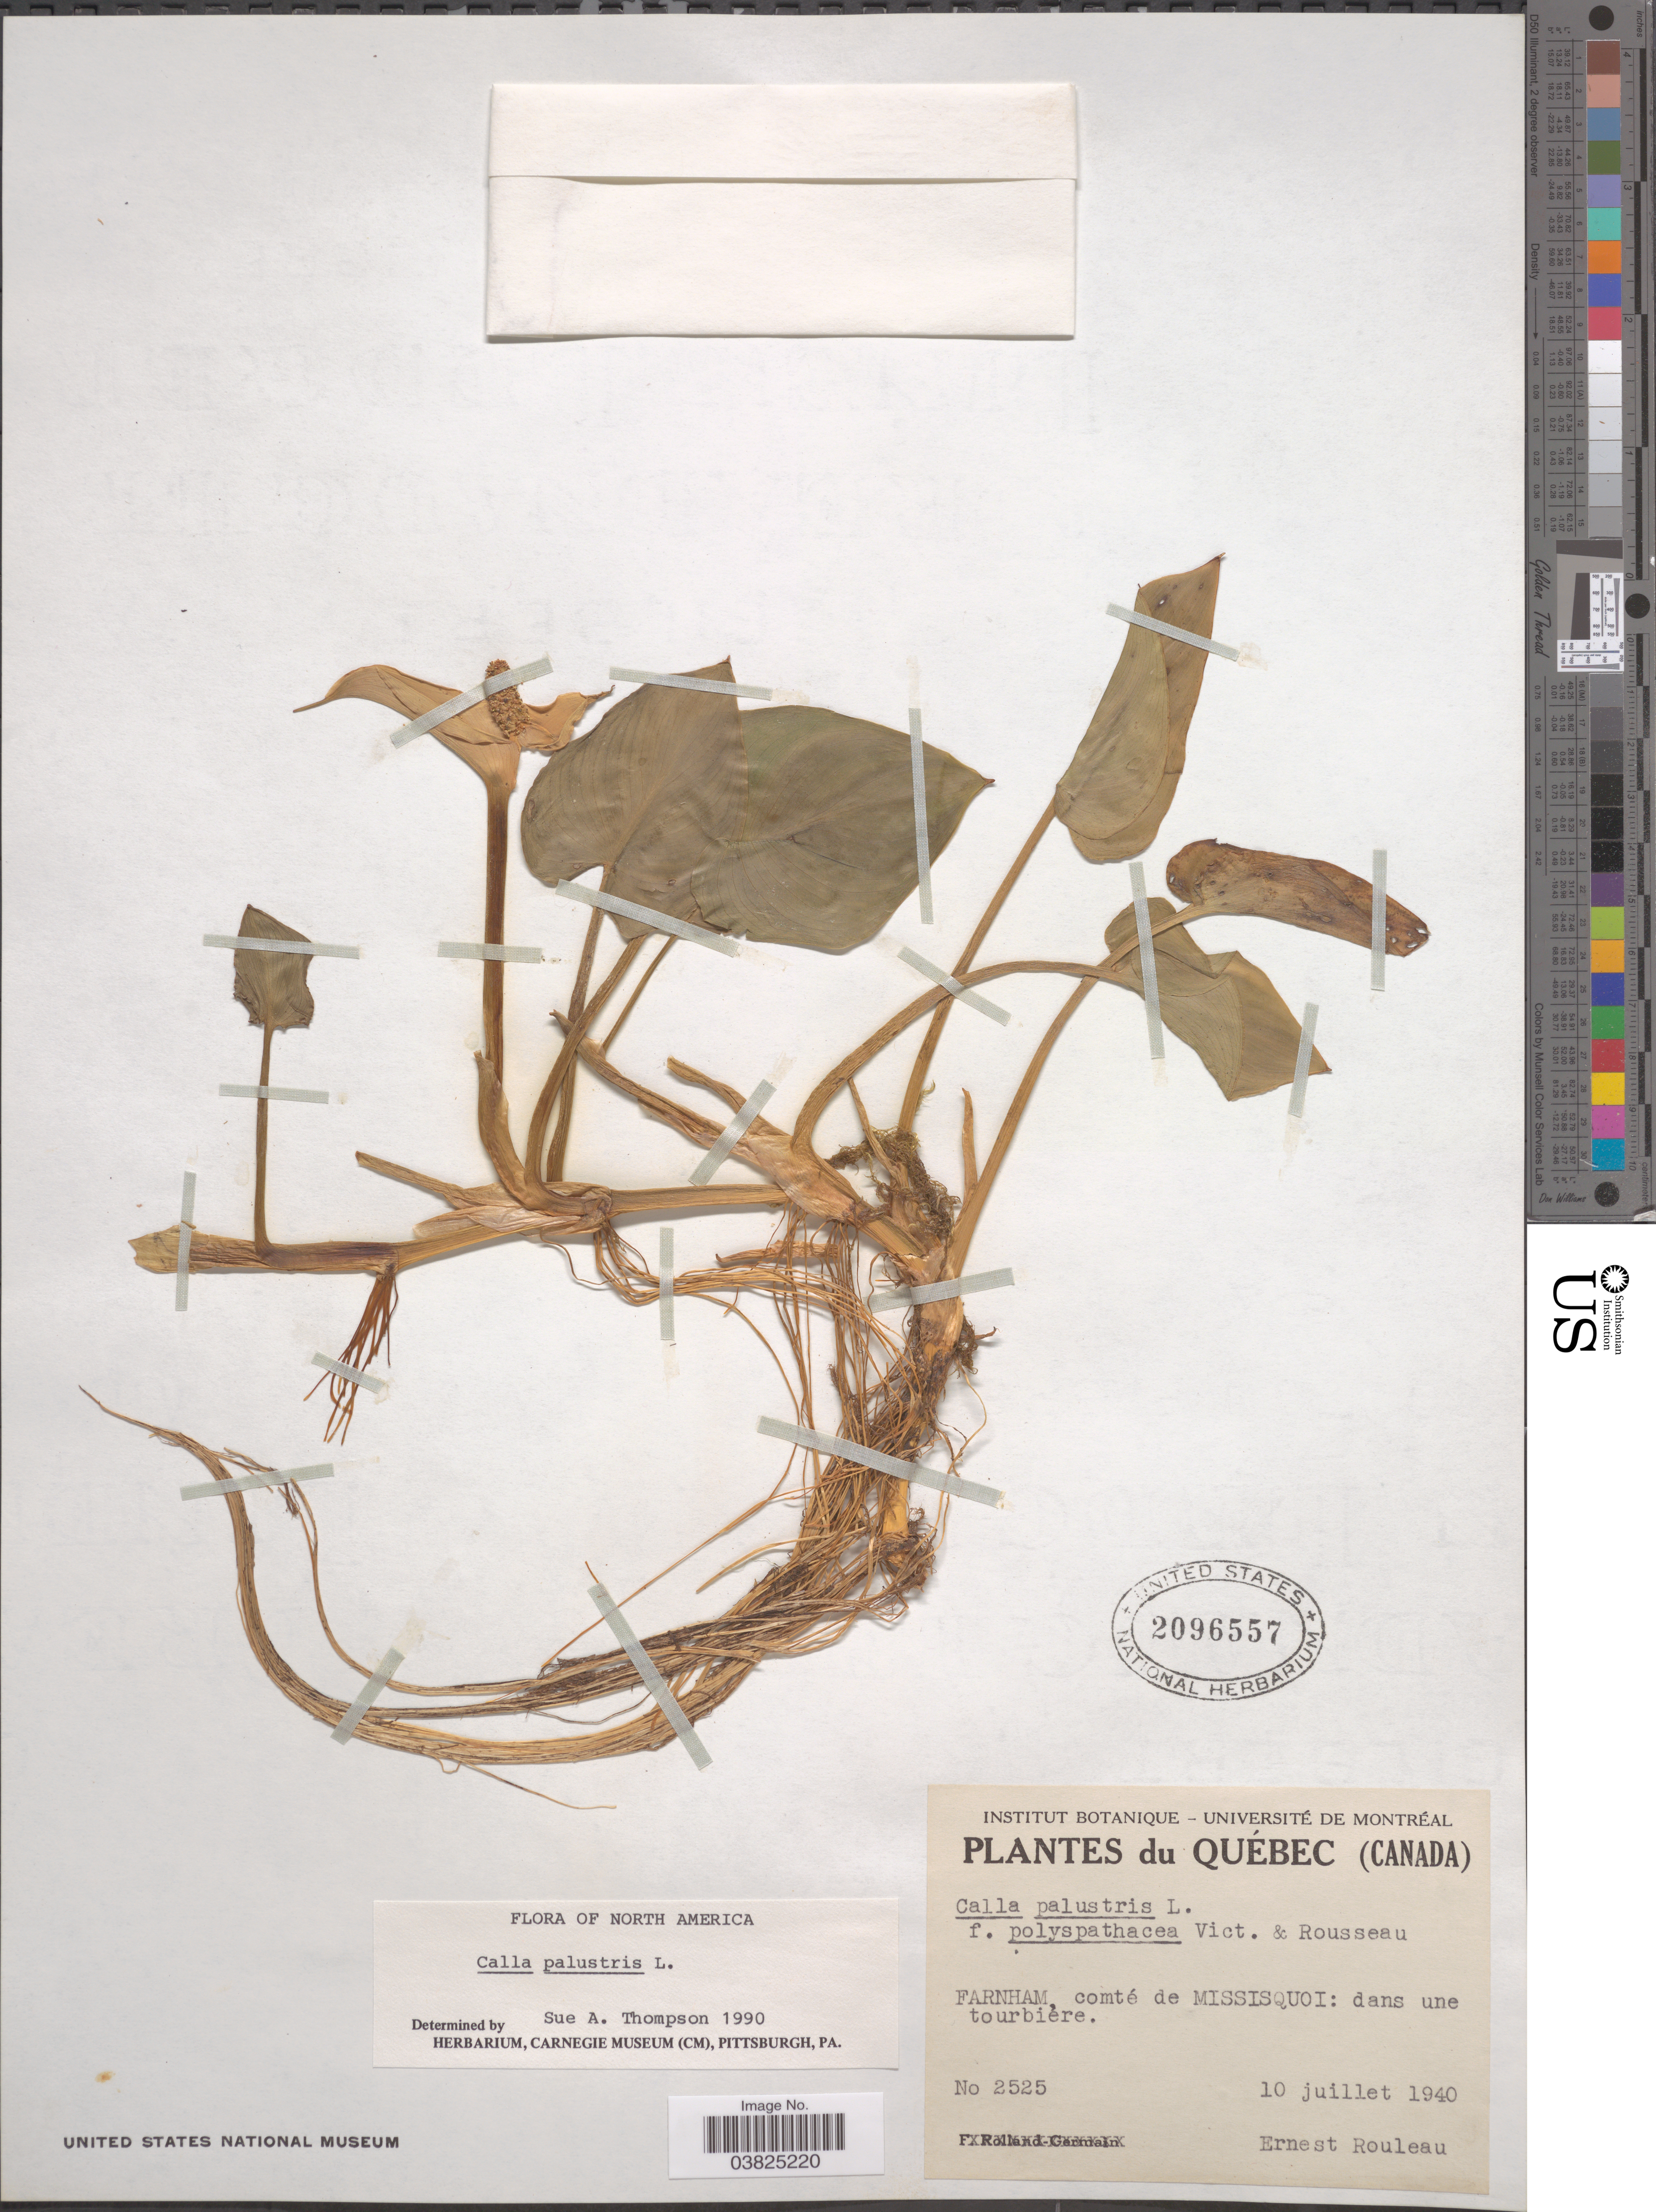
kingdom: Plantae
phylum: Tracheophyta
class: Liliopsida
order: Alismatales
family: Araceae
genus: Calla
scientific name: Calla palustris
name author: L.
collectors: J. Rouleau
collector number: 2525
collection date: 1940-07-10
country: Canada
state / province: Quebec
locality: Farnham, comté de Missisquoi.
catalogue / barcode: US 2096557